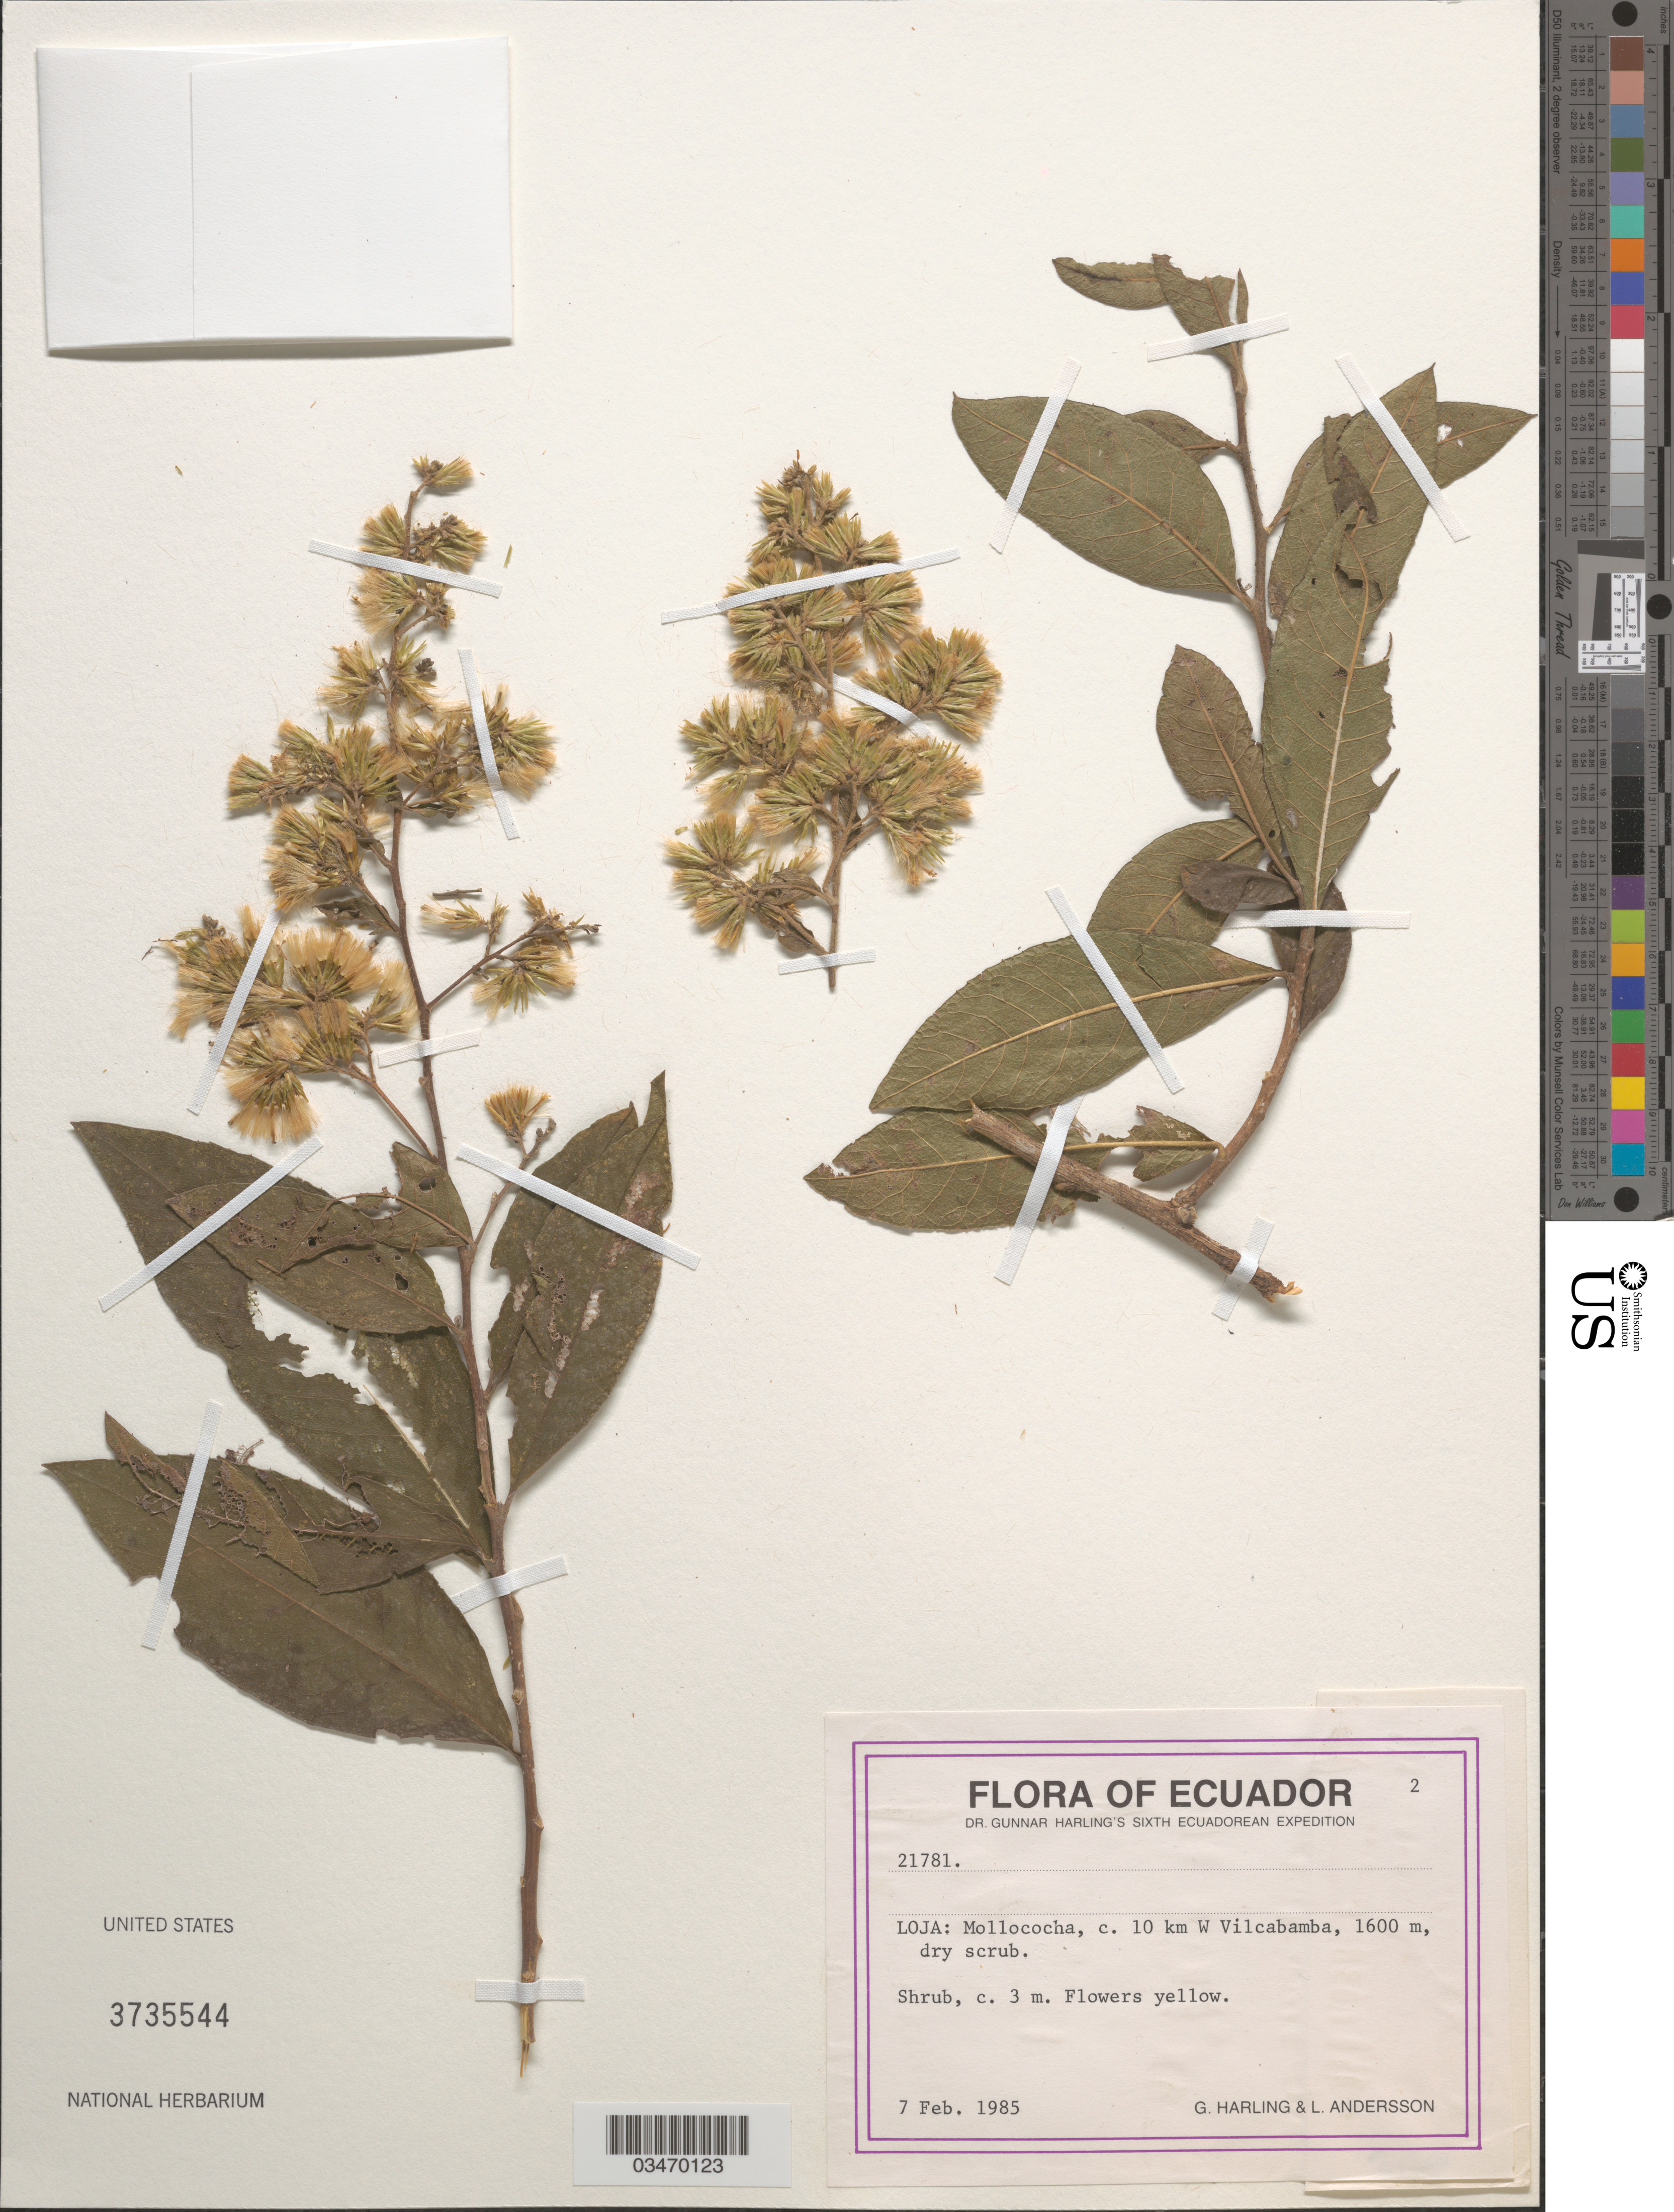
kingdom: Plantae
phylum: Tracheophyta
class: Magnoliopsida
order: Asterales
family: Asteraceae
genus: Trixis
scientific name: Trixis sp.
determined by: Ávila C., Fabio Andrés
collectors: G. Harling & L. Andersson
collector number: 21781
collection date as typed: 07 Feb 1985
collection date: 1985-02-07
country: Ecuador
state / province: Loja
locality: Mollococha, ca. 10 km W Vilcabamba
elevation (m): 1600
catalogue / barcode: US 3735544